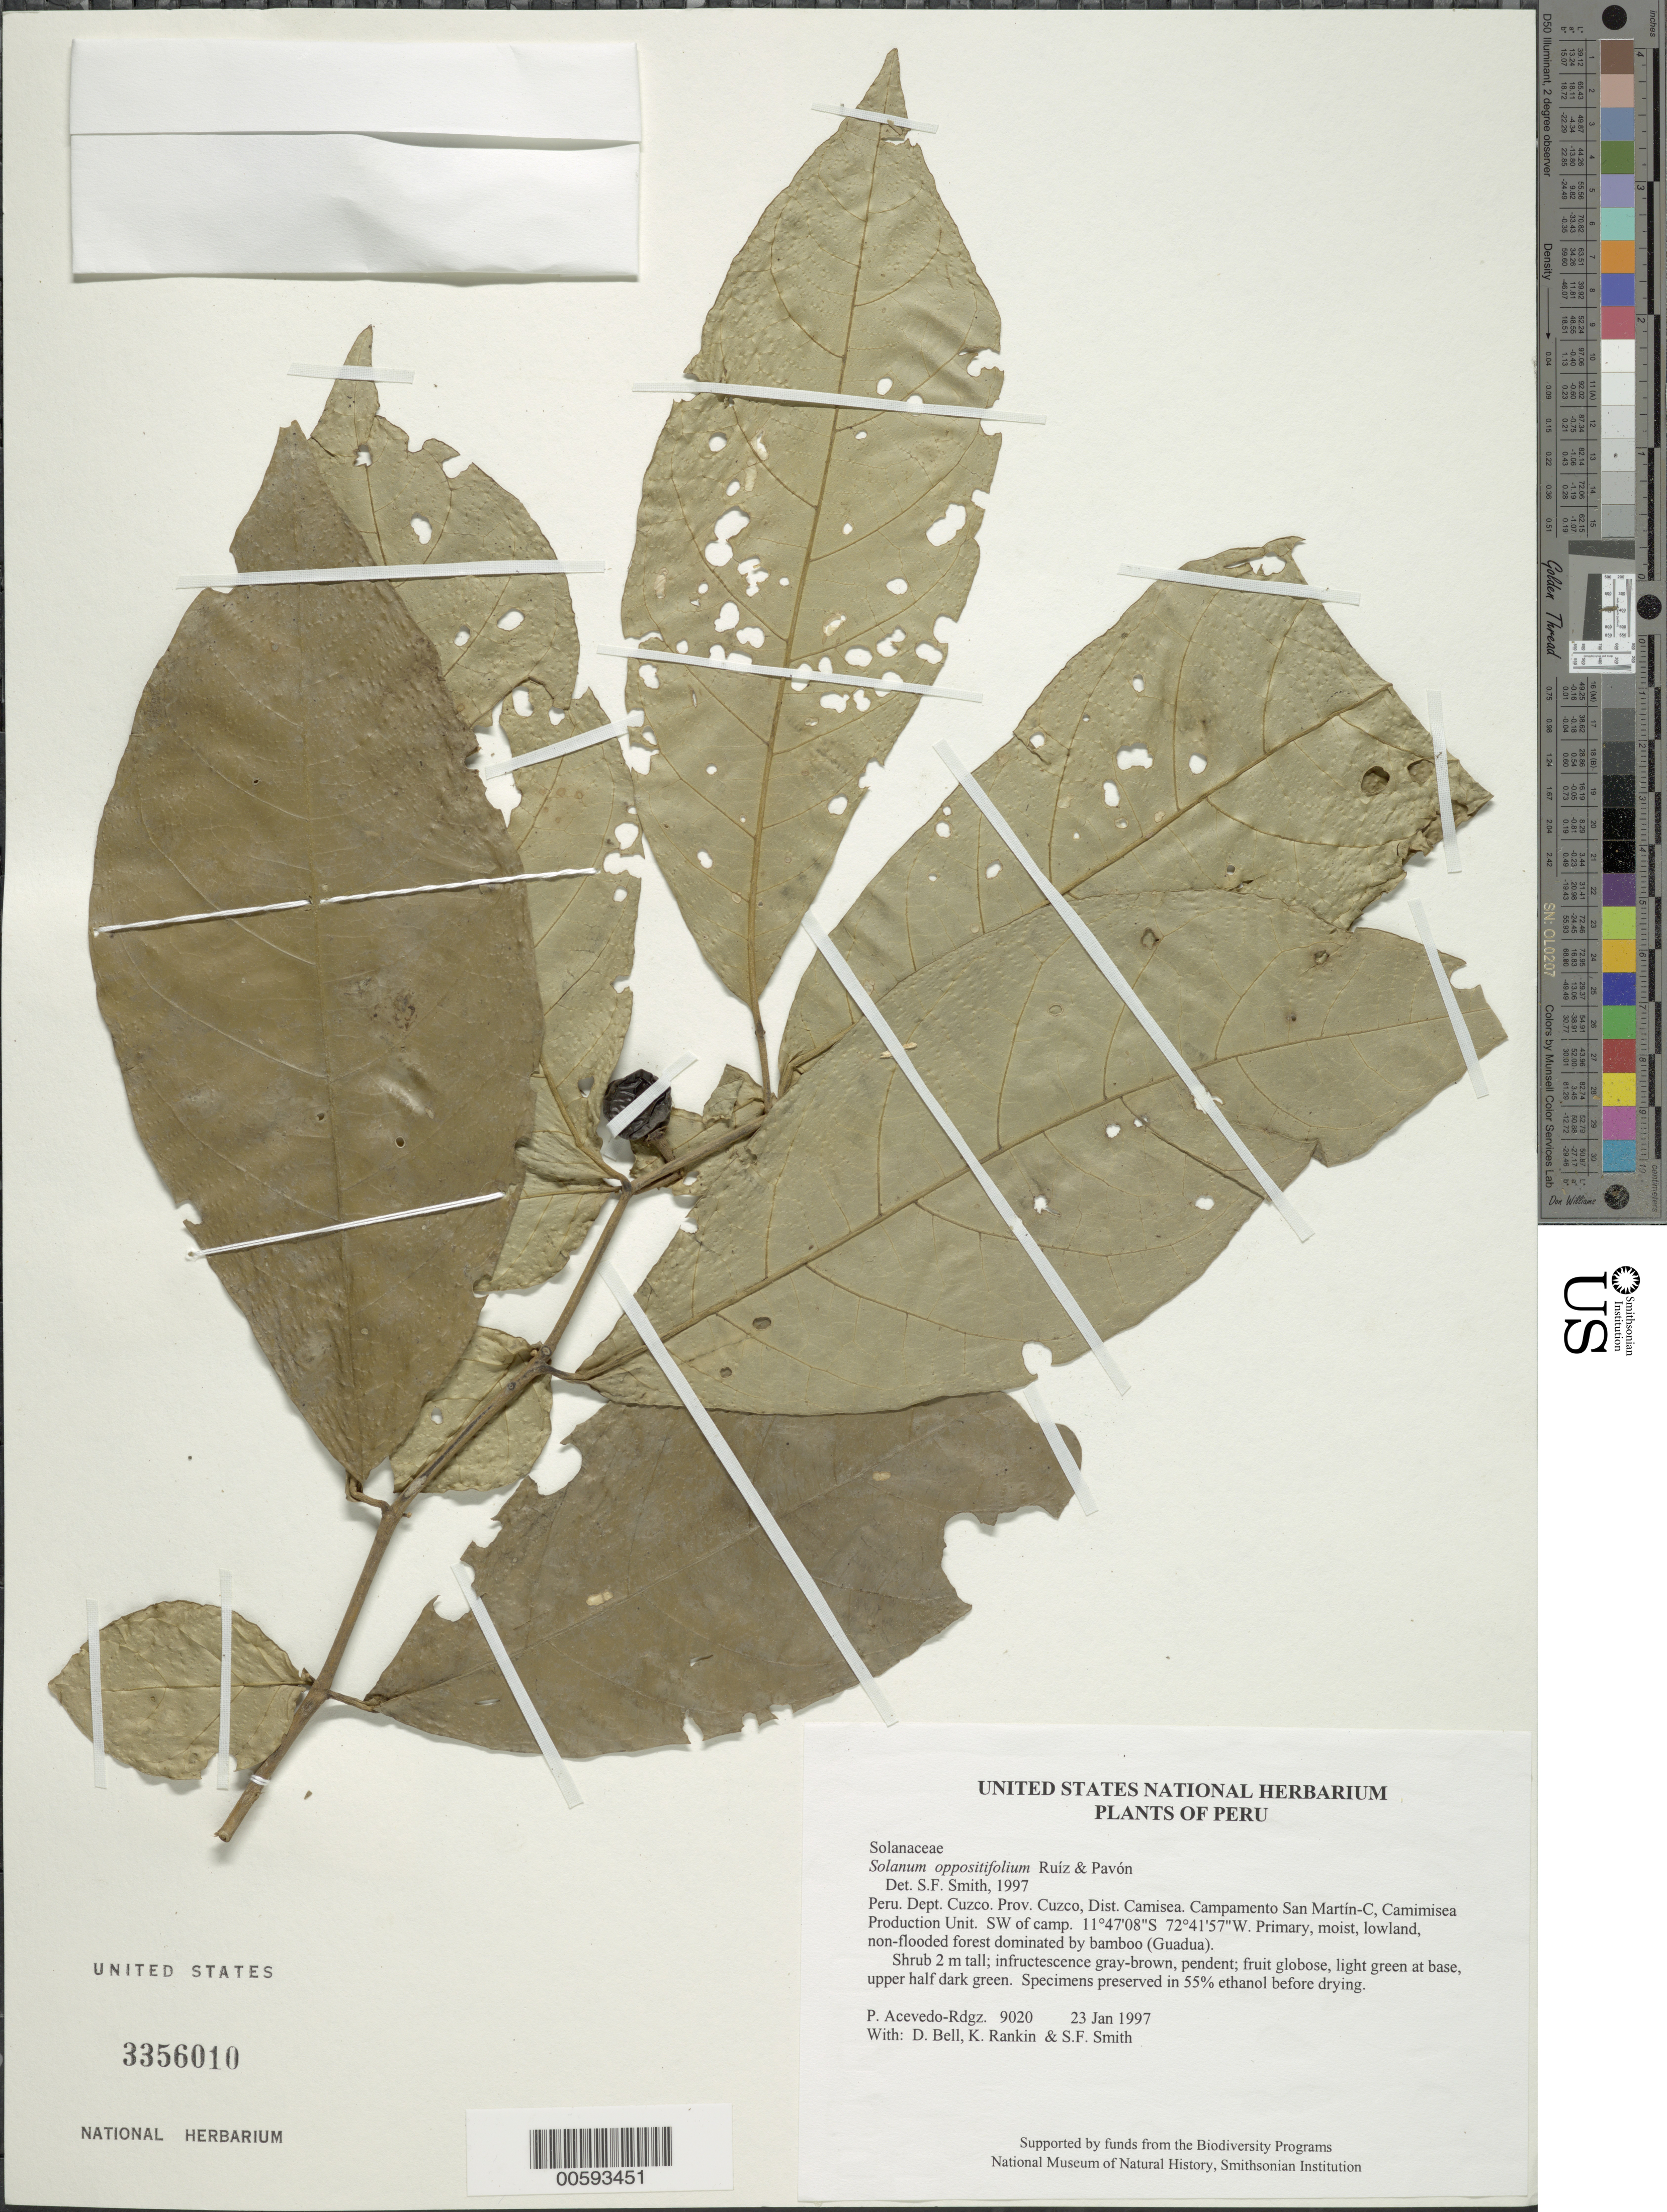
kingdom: Plantae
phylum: Tracheophyta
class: Magnoliopsida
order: Solanales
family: Solanaceae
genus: Solanum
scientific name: Solanum oppositifolium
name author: Ruiz & Pav.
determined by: Smith, Stephen F., (US), NMNH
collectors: P. Acevedo-Rodr., D. A. Bell, K. B. Rankin & S.F. Smith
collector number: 9020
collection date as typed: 23 Jan 1997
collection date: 1997-01-23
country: Peru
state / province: Cusco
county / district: Cusco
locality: Districto Camisea, Campamento San Martín-C, Camimisea Production Unit. SW of camp.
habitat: Primary, moist, lowland, non-flooded forest dominated by bamboo (Guadua).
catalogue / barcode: US 3356010